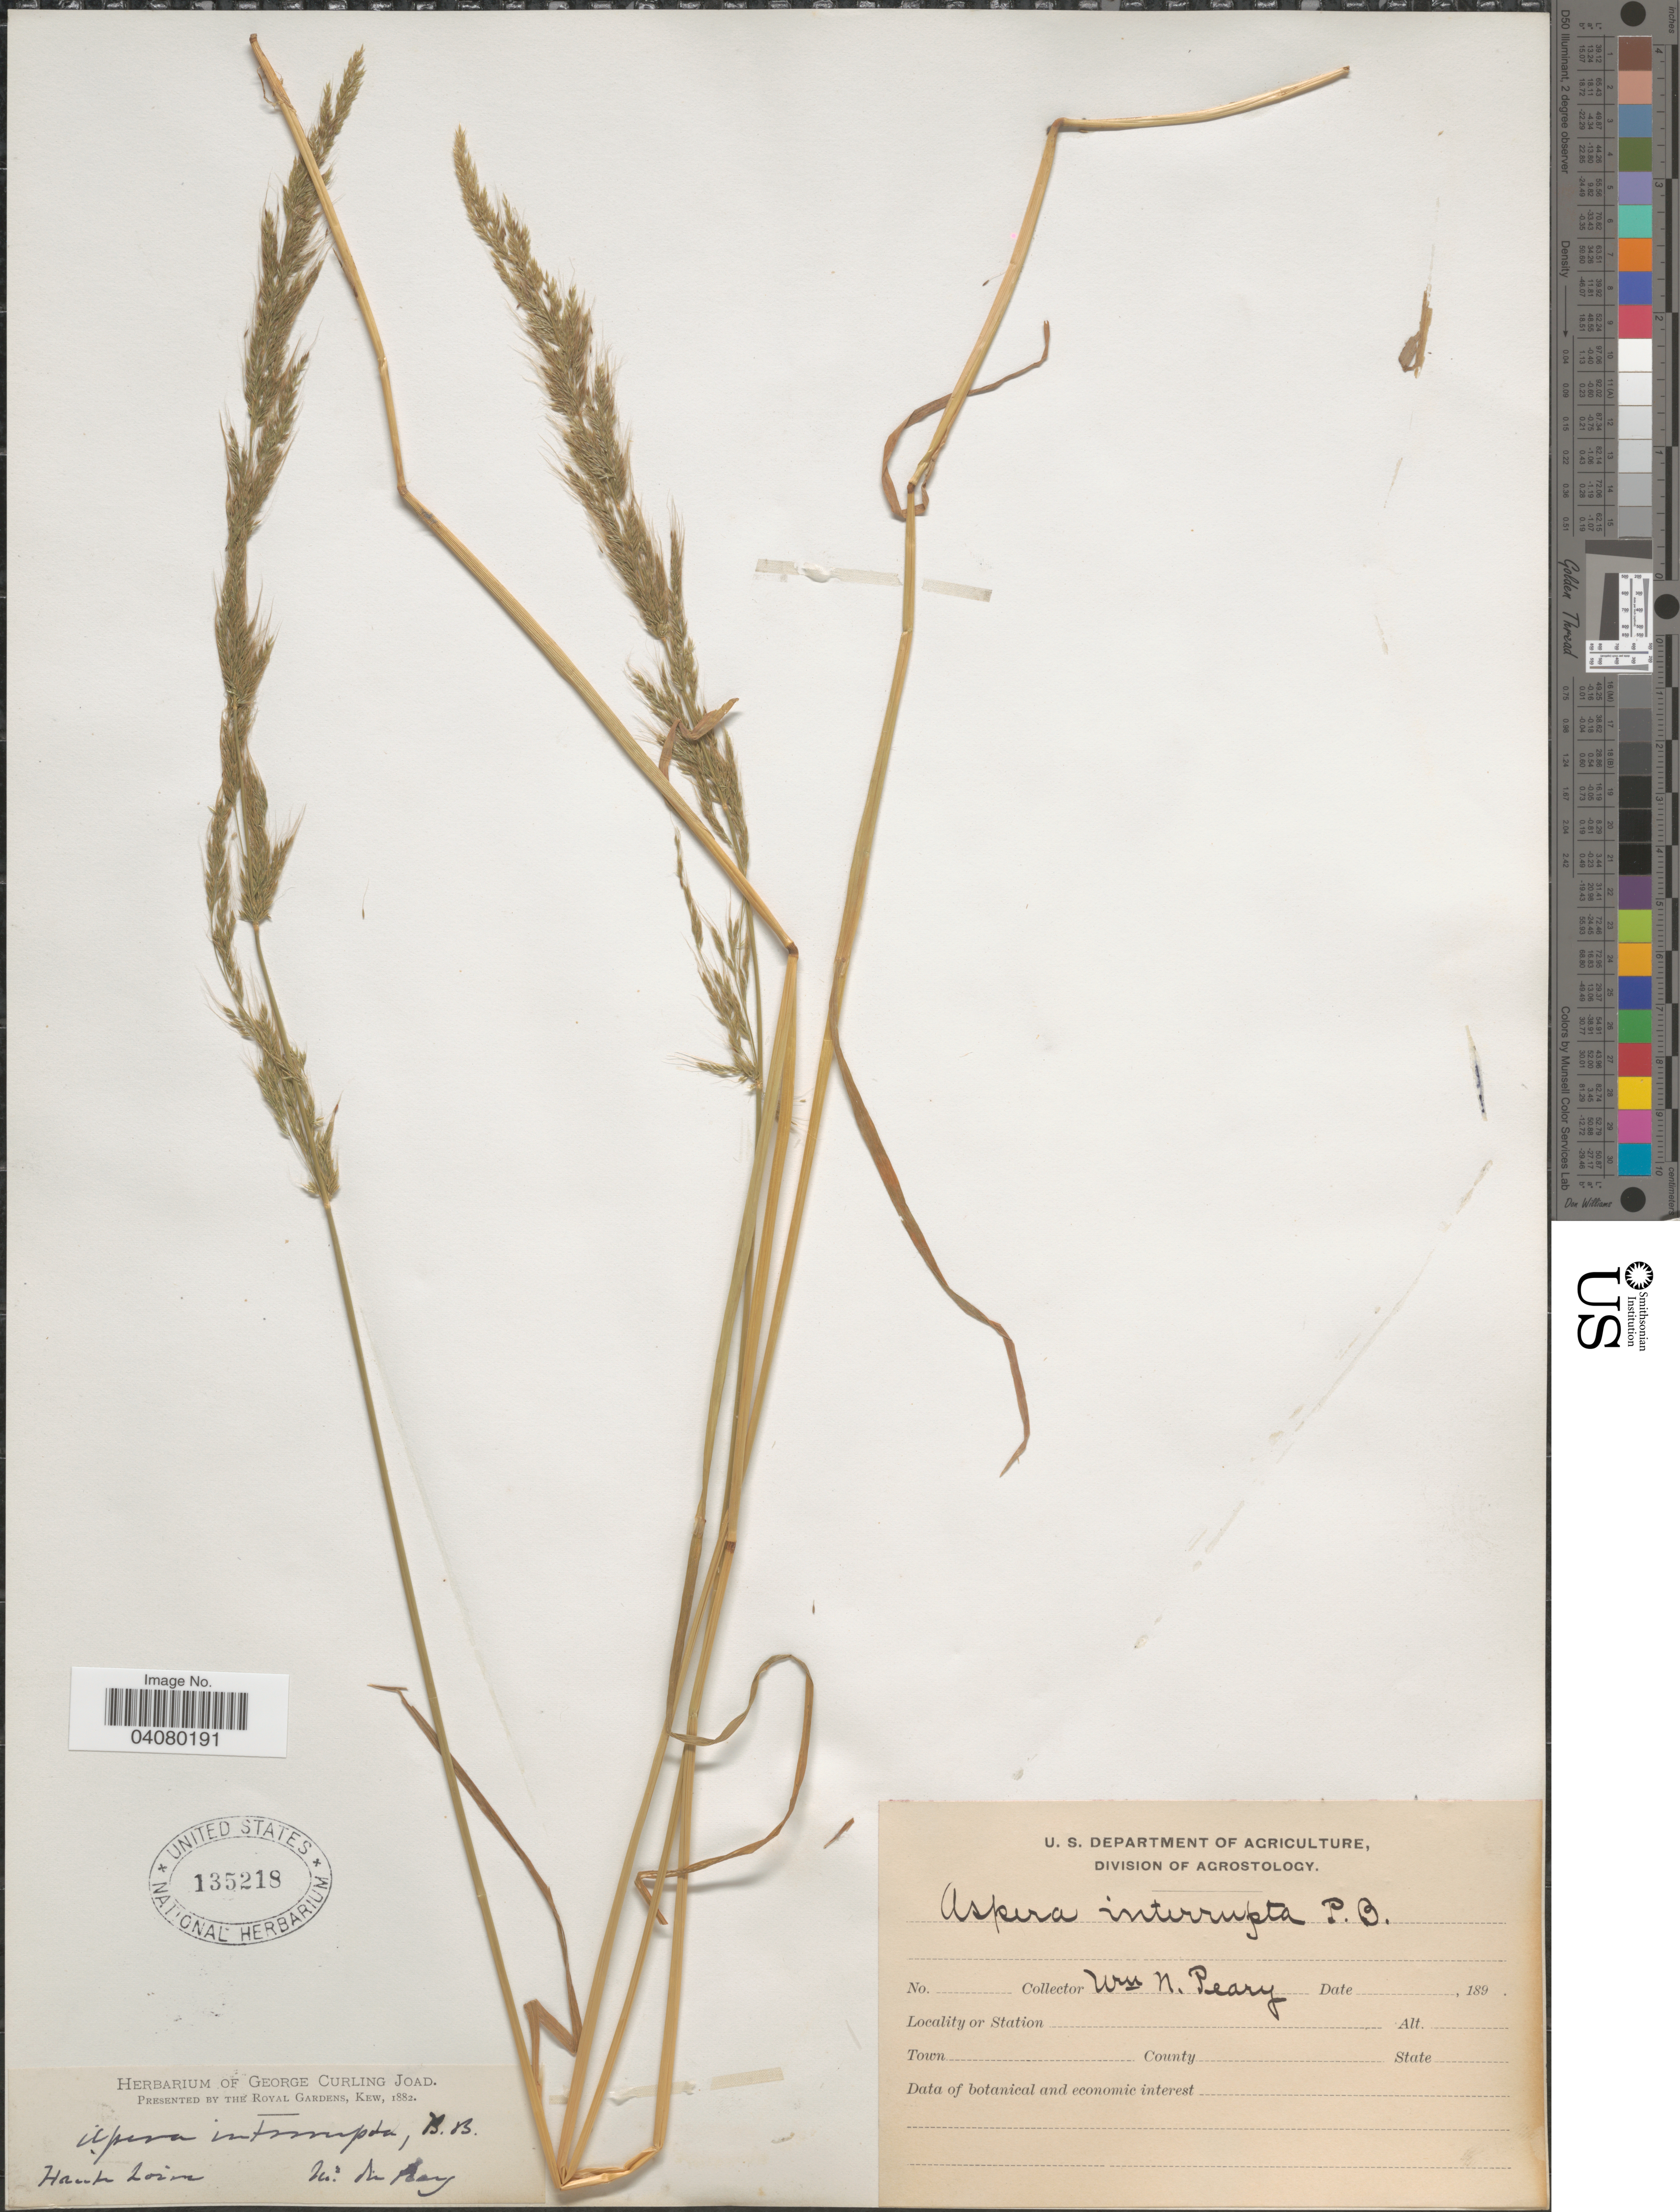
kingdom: Plantae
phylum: Tracheophyta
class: Liliopsida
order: Poales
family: Poaceae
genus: Apera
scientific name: Apera interrupta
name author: (L.) P. Beauv.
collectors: W. Peary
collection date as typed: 189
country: France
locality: Haute Loire.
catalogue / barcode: US 135218